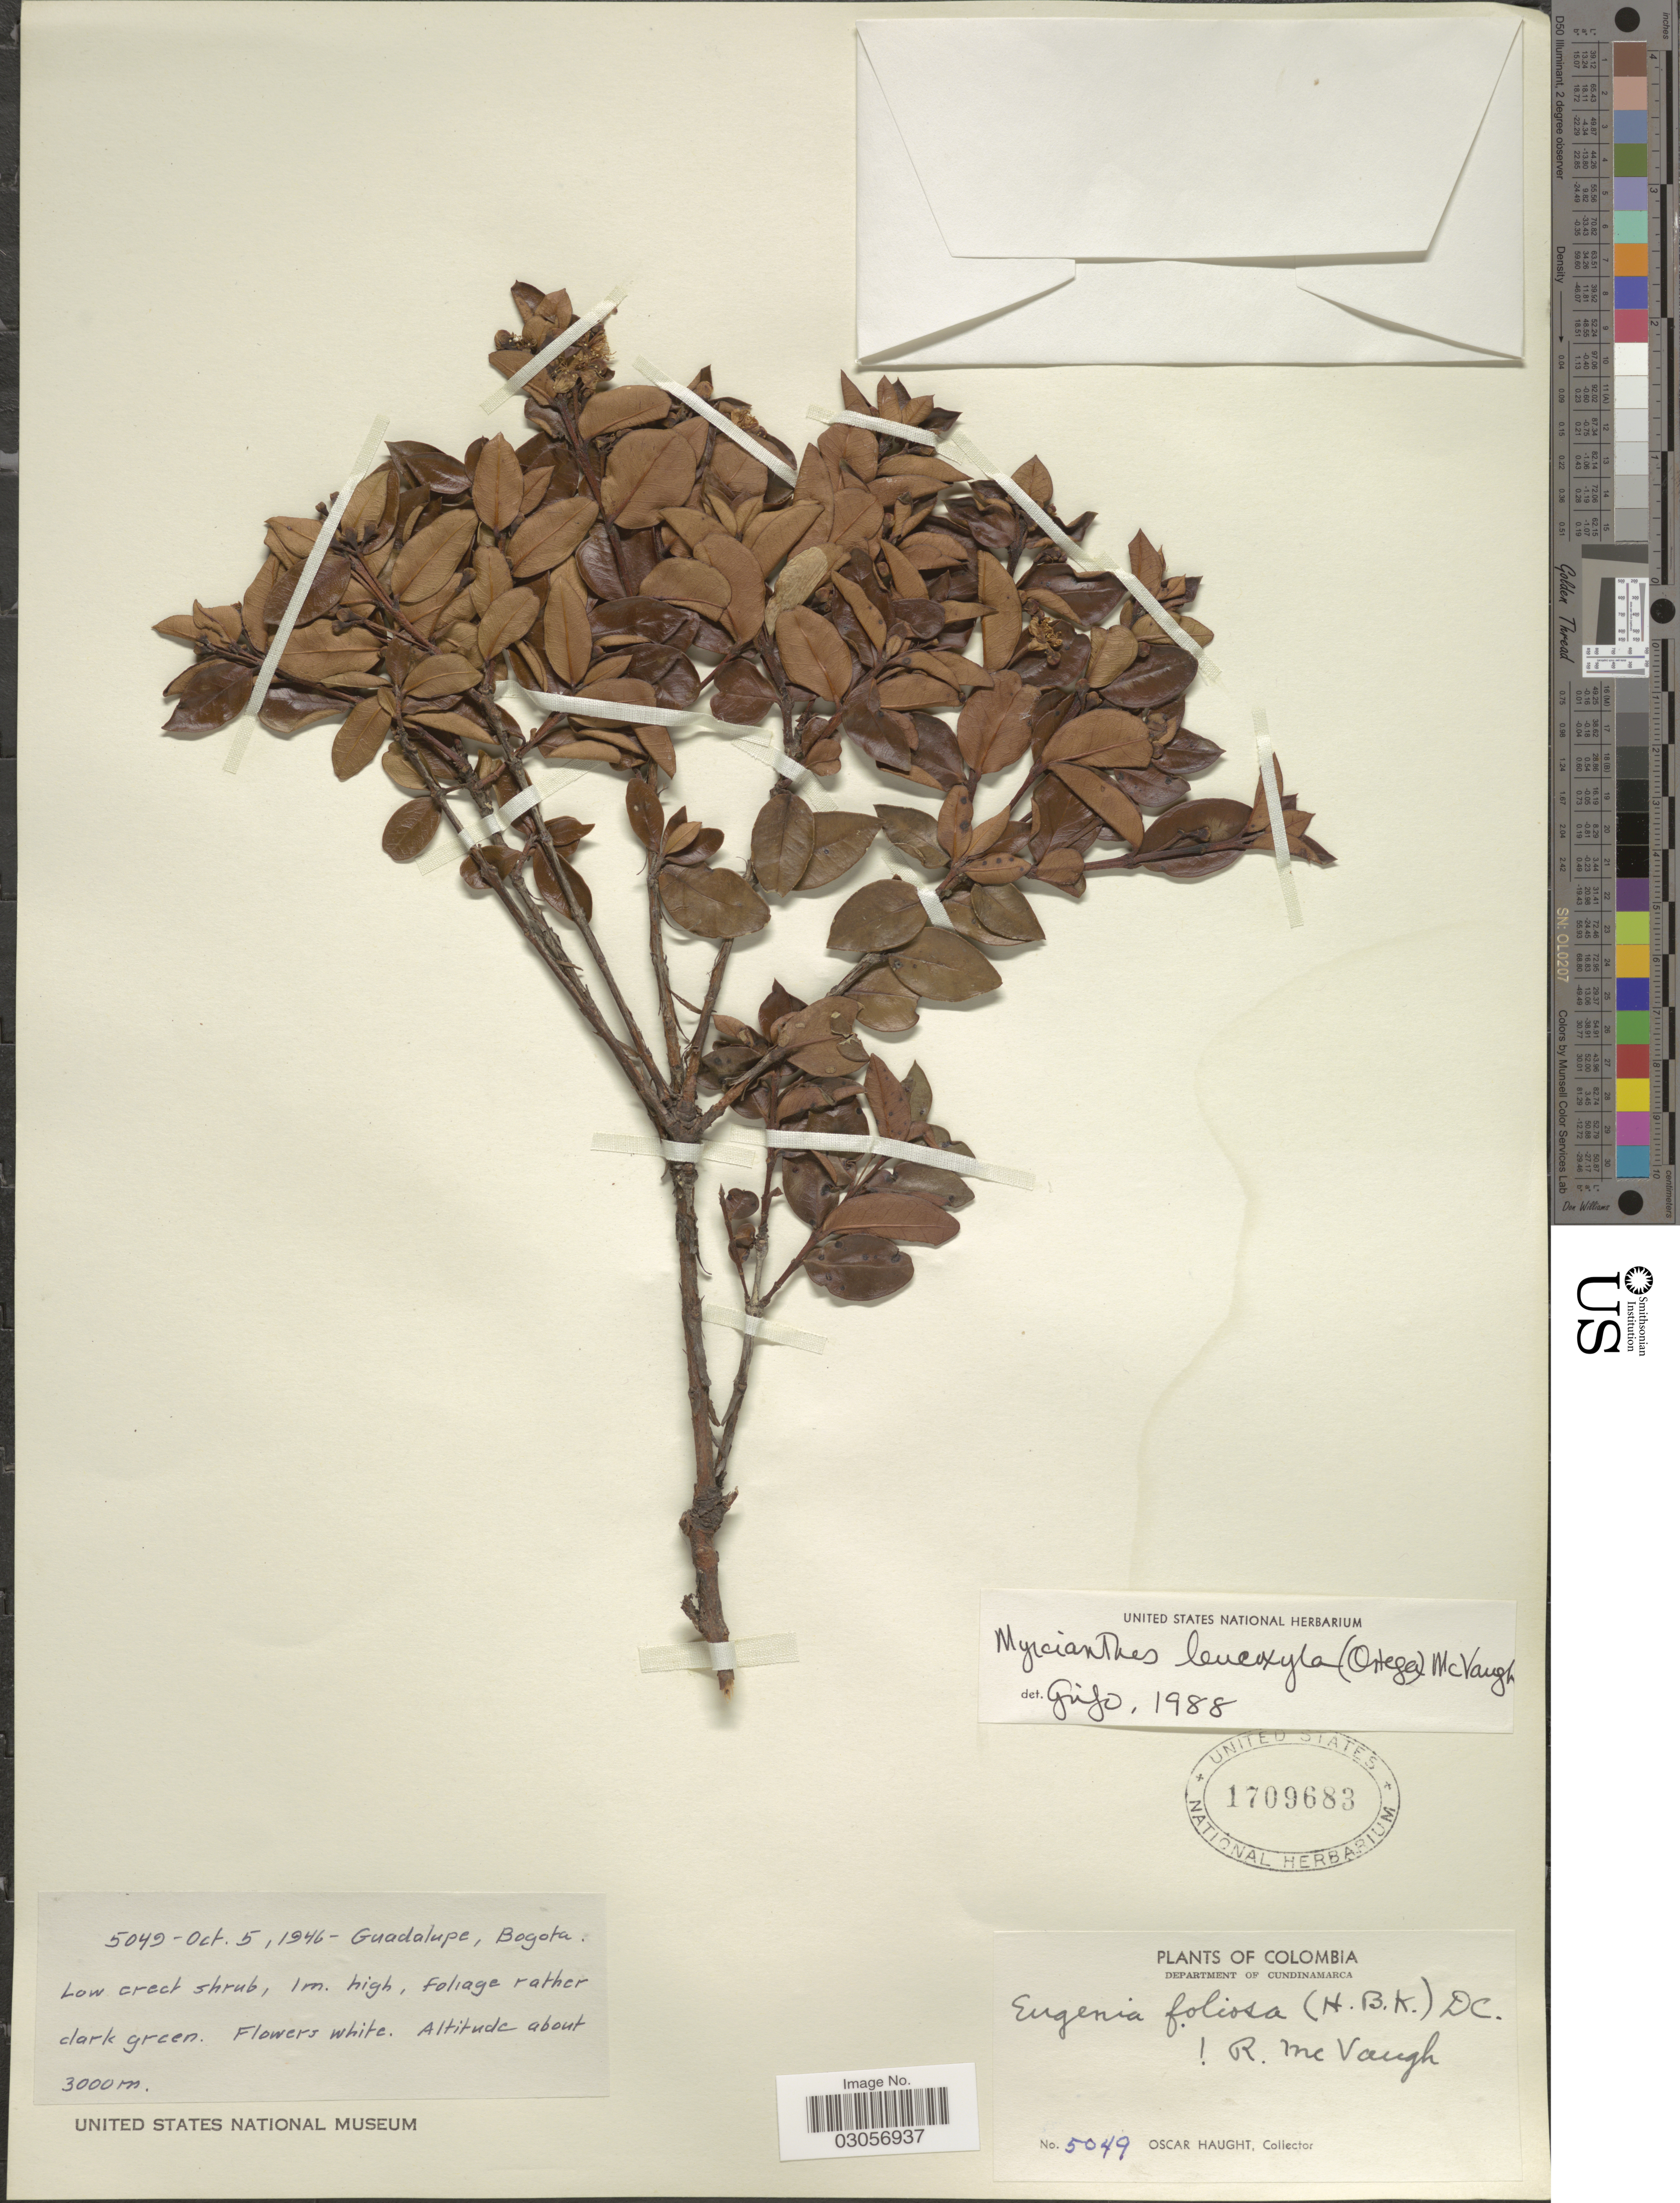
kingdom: Plantae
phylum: Tracheophyta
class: Magnoliopsida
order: Myrtales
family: Myrtaceae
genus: Myrcianthes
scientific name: Myrcianthes leucoxyla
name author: (Ortega) McVaugh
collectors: O. L. Haught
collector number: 5049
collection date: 1946-10-05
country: Colombia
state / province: Cundinamarca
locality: Department of Cundinamarca, Guadalupe, Bogota.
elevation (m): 3000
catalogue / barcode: US 1709683